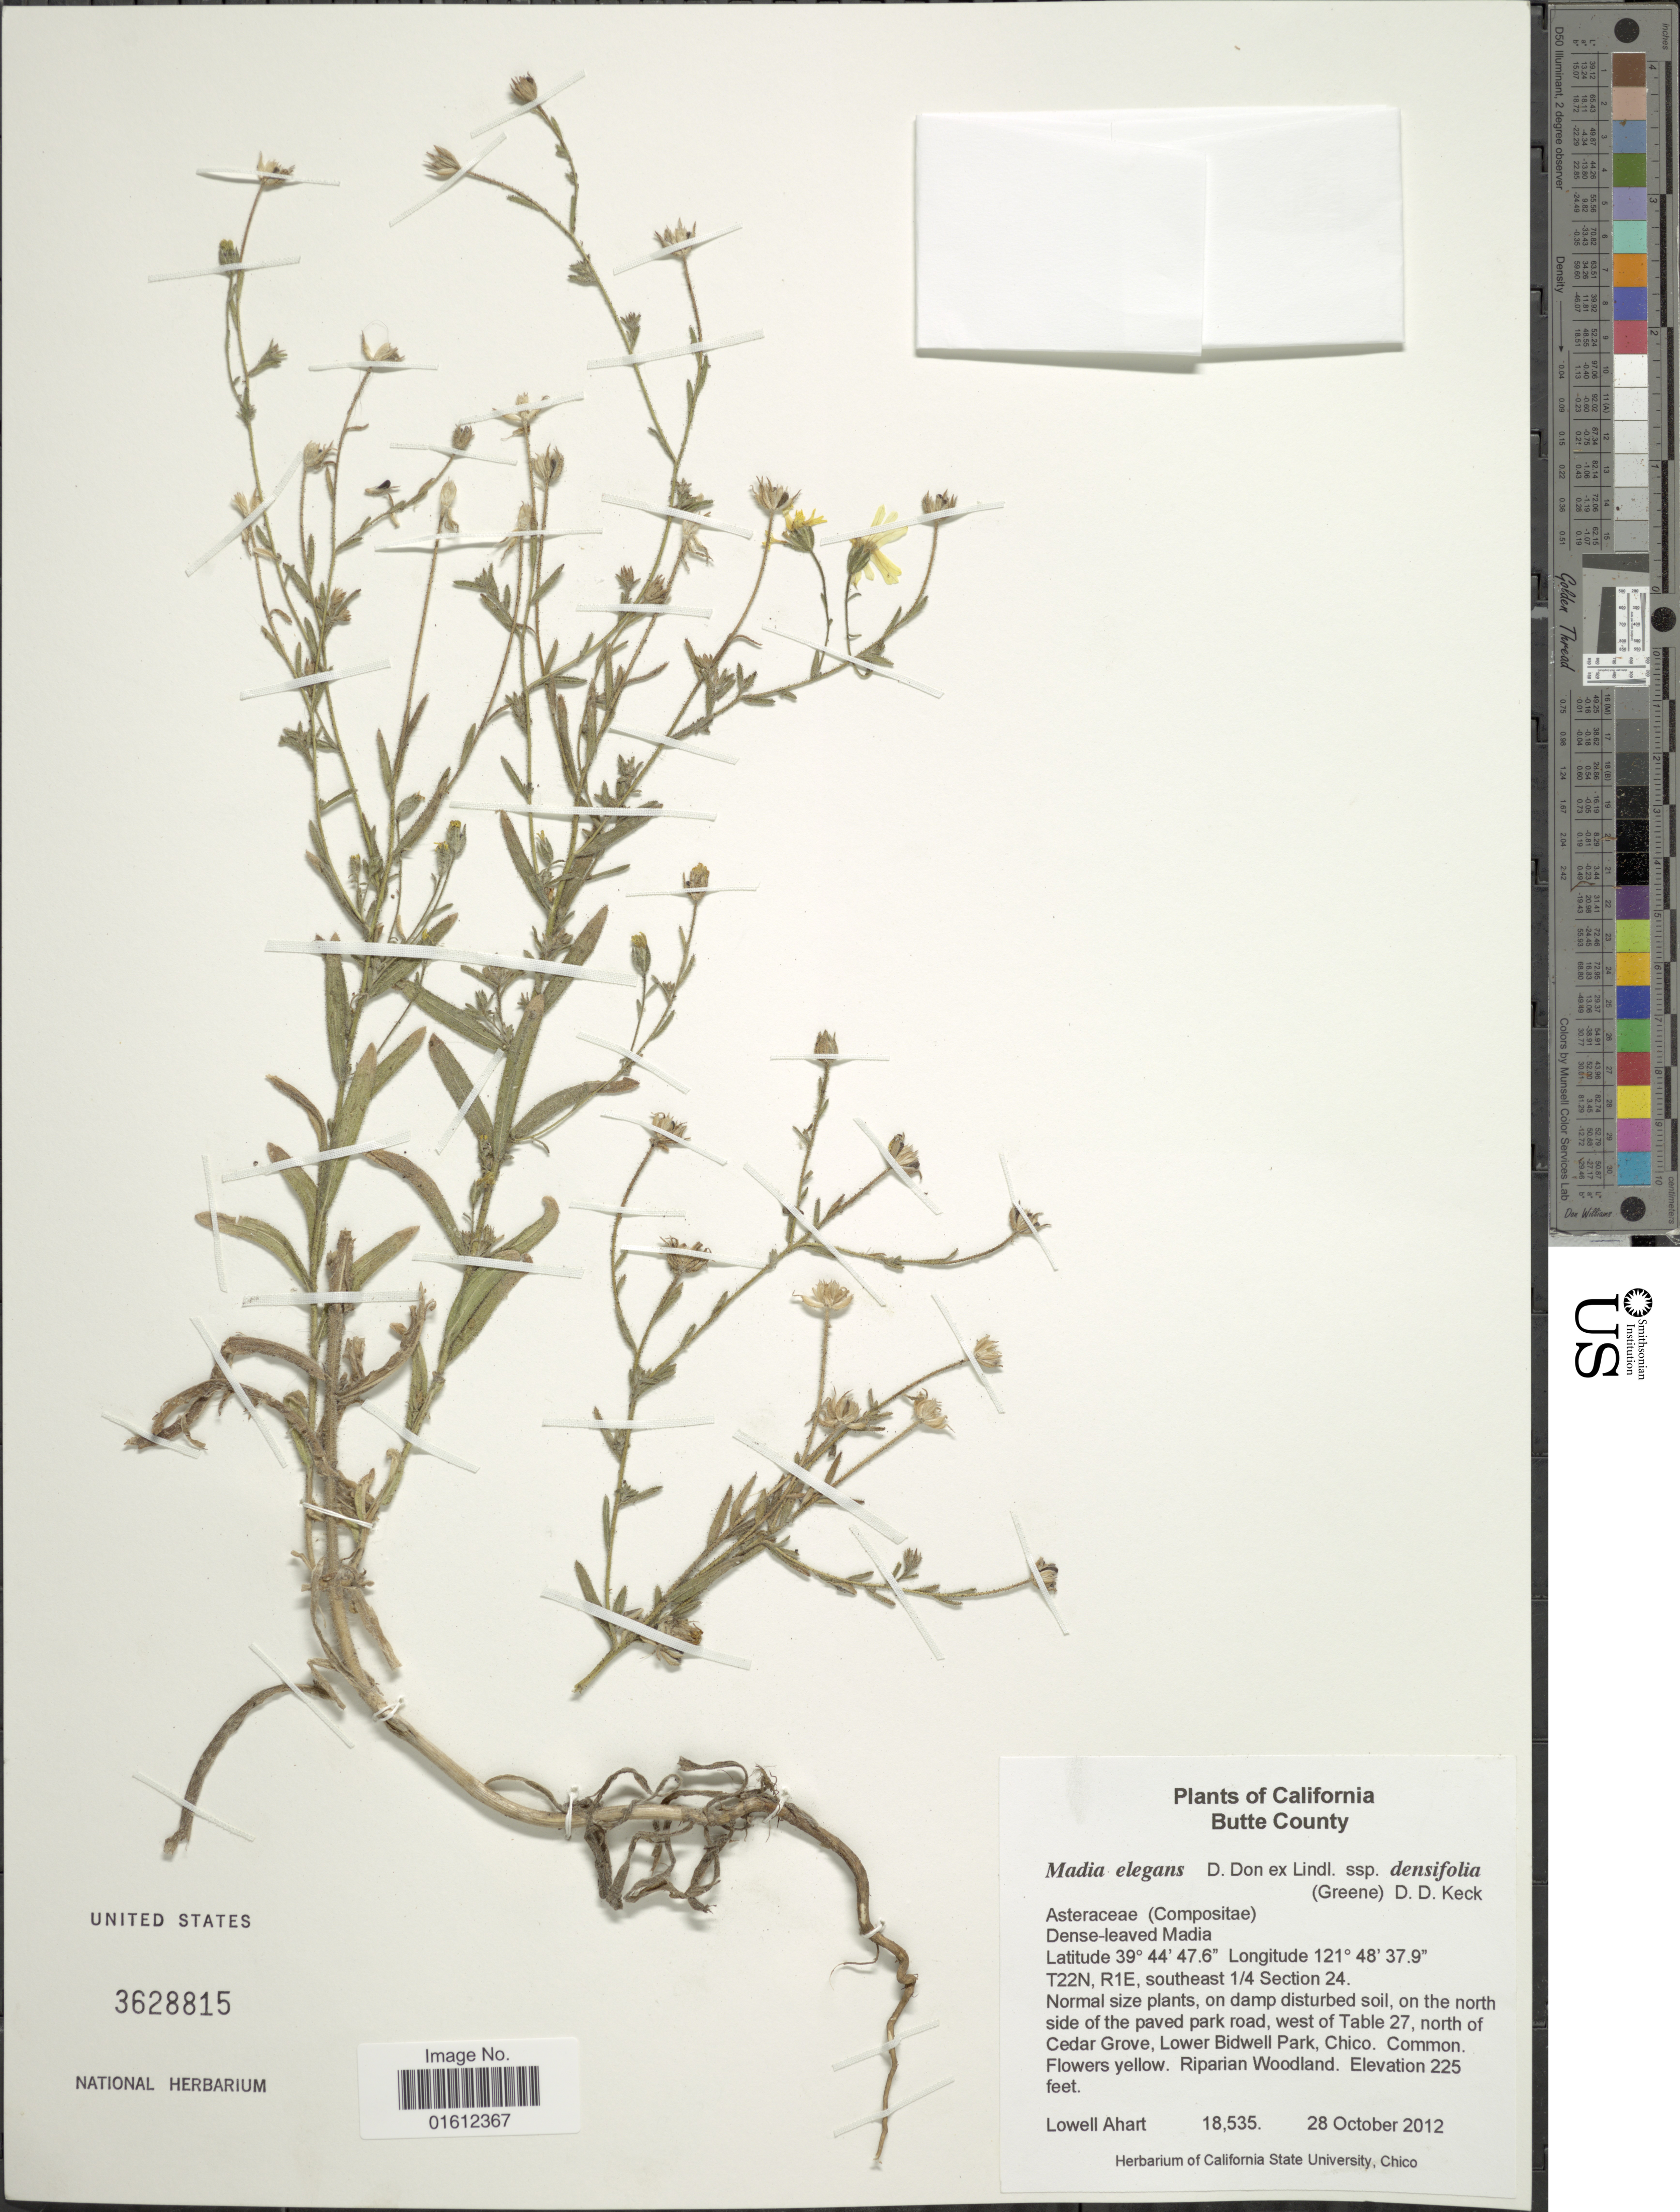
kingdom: Plantae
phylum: Tracheophyta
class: Magnoliopsida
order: Asterales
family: Asteraceae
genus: Madia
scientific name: Madia elegans subsp. densifolia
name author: (Greene) D.D. Keck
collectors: L. Ahart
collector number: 18535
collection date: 2012-10-28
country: United States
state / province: California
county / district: Butte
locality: Butte County. T22N, R1E, southeast 1/4 Section 24. On the north side of the paved park road, west of Table 27, north of Cedar Grove, Lower Bidwell Park, Chico.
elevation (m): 69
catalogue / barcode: US 3628815